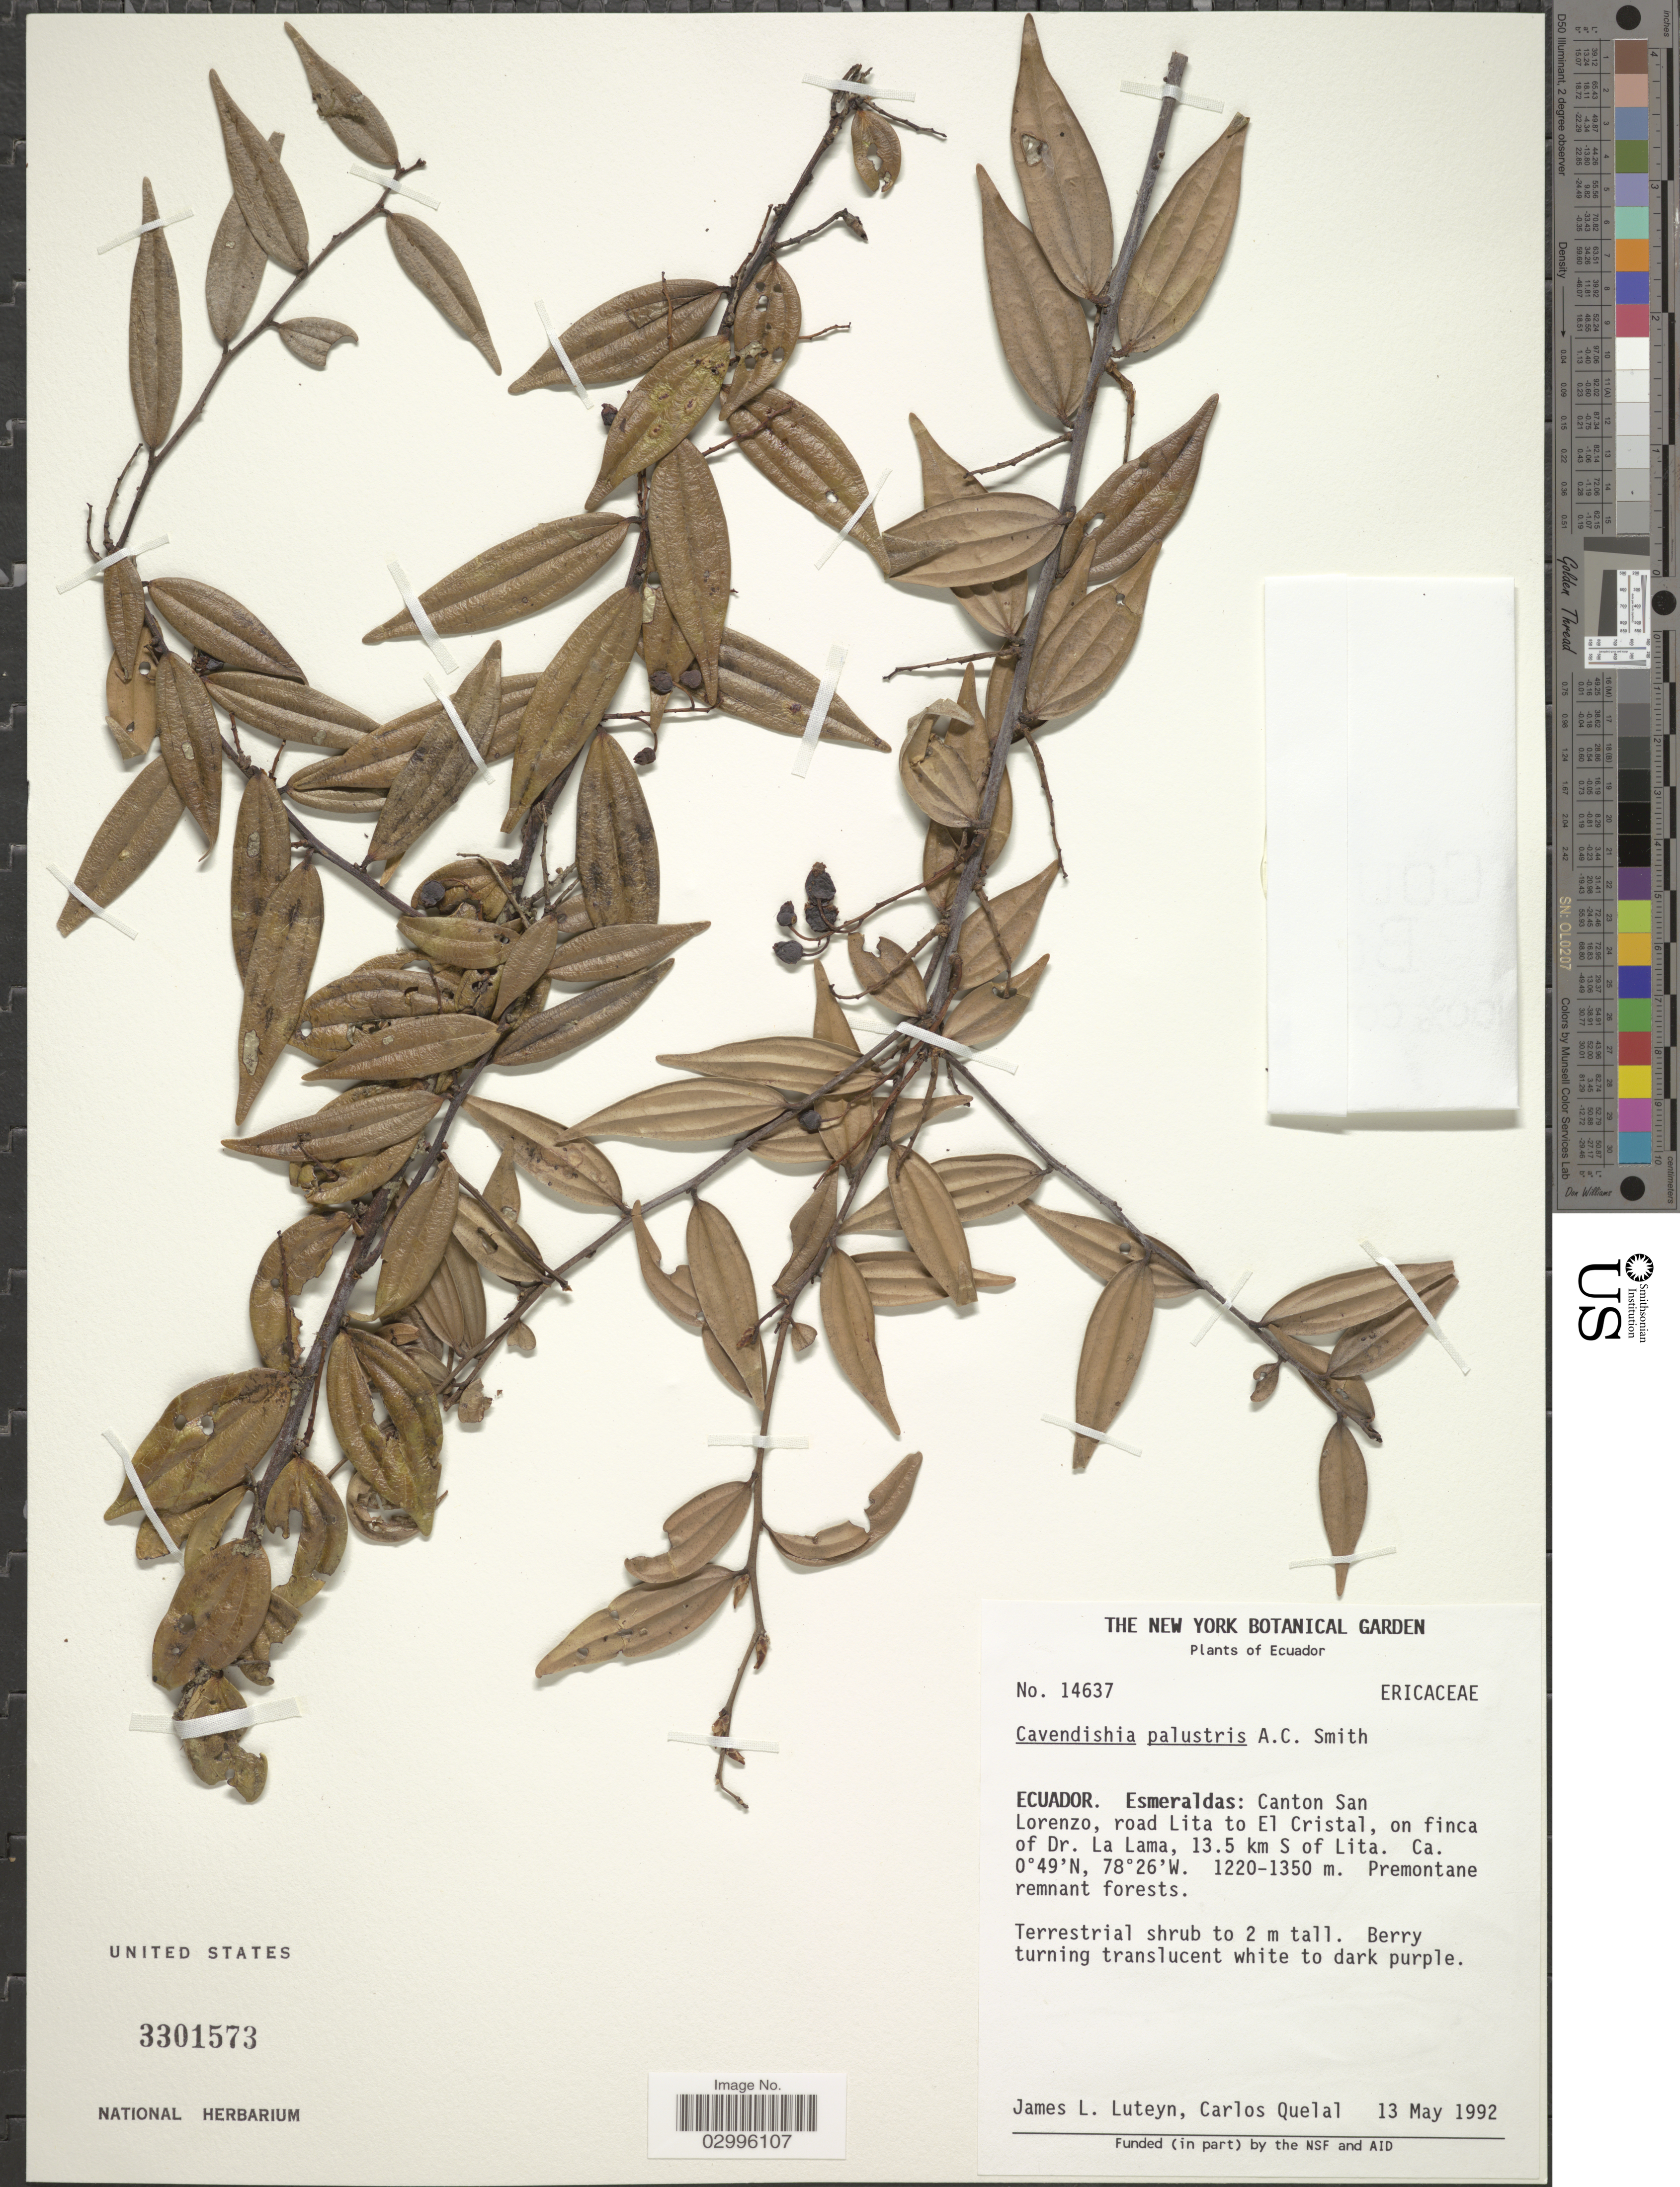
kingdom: Plantae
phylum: Tracheophyta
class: Magnoliopsida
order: Ericales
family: Ericaceae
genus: Cavendishia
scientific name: Cavendishia palustris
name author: A.C. Sm.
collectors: J. L. Luteyn & C. Quelal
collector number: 14637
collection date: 1992-05-13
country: Ecuador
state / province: Esmeraldas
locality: Canton San Lorenzo, road Lita to el Cristal, on finca of Dr. La Lama, 13.5 km S of Lita.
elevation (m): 1220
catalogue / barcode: US 3301573